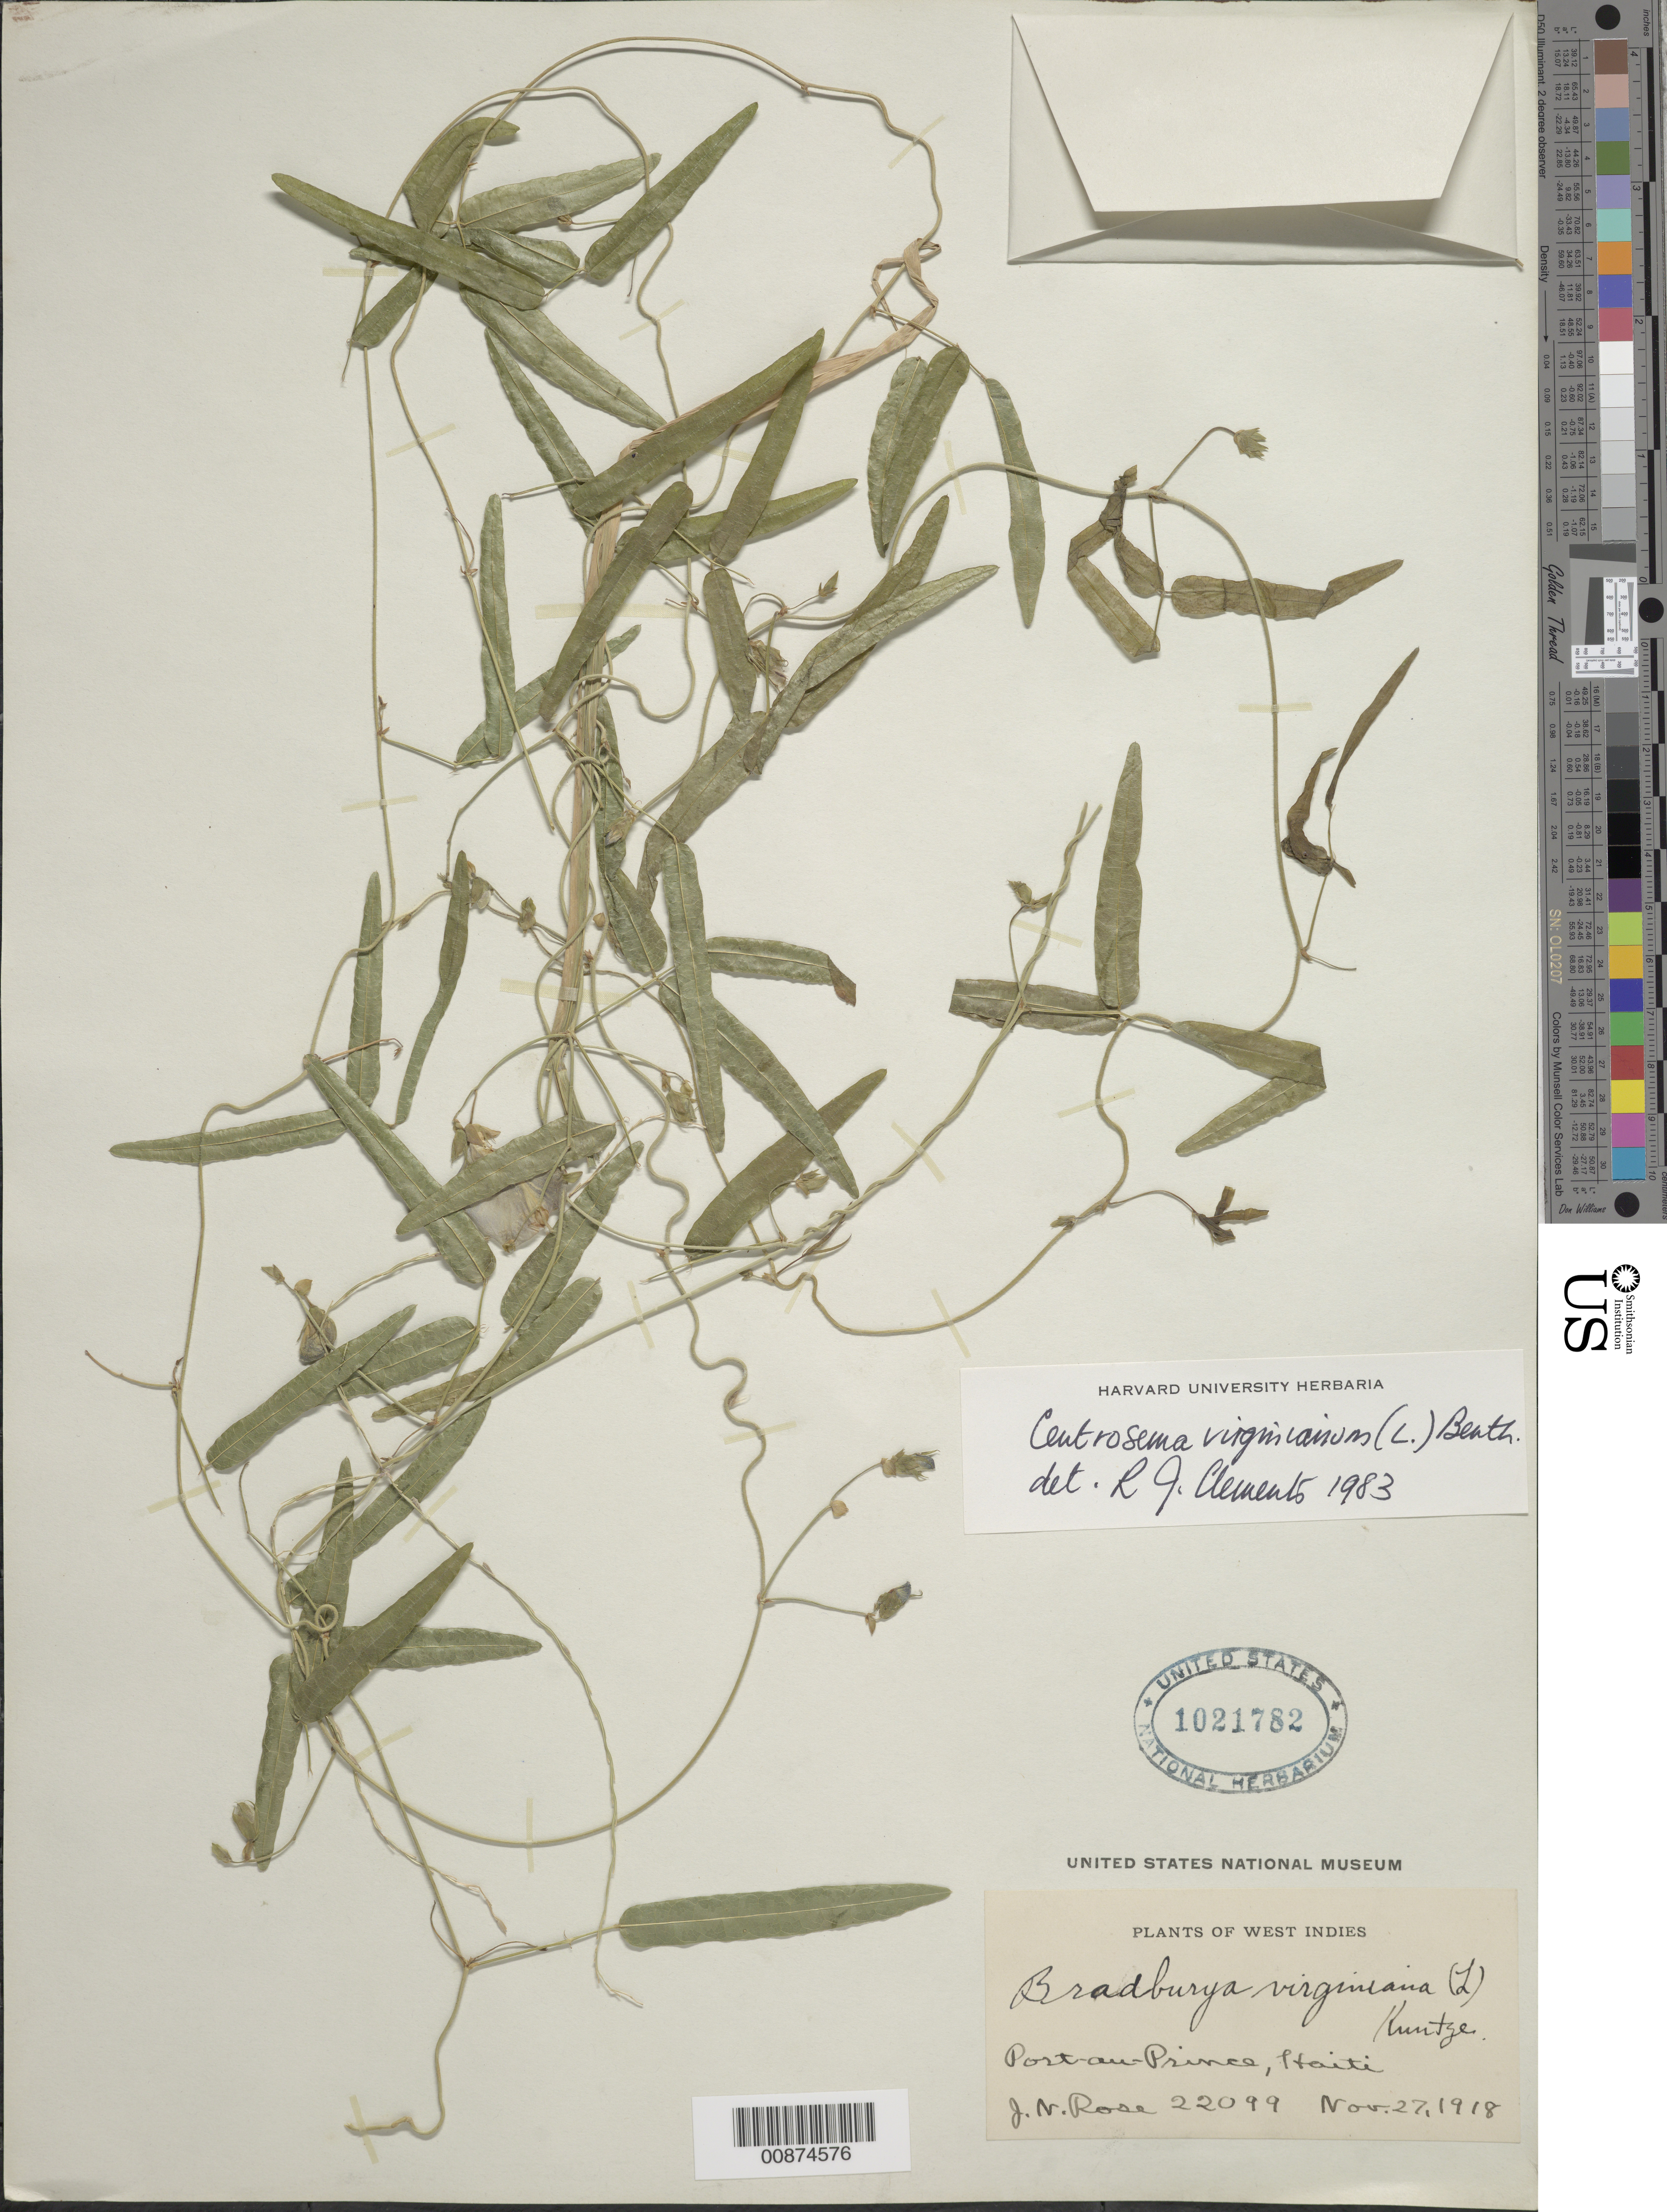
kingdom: Plantae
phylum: Tracheophyta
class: Magnoliopsida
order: Fabales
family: Fabaceae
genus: Centrosema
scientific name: Centrosema virginianum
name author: (L.) Benth.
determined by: Clements, R. J.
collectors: J. N. Rose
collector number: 22099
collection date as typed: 27 Nov 1918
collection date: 1918-11-27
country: Haiti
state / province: Óuest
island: Hispaniola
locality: Port au Prince.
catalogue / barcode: US 1021782